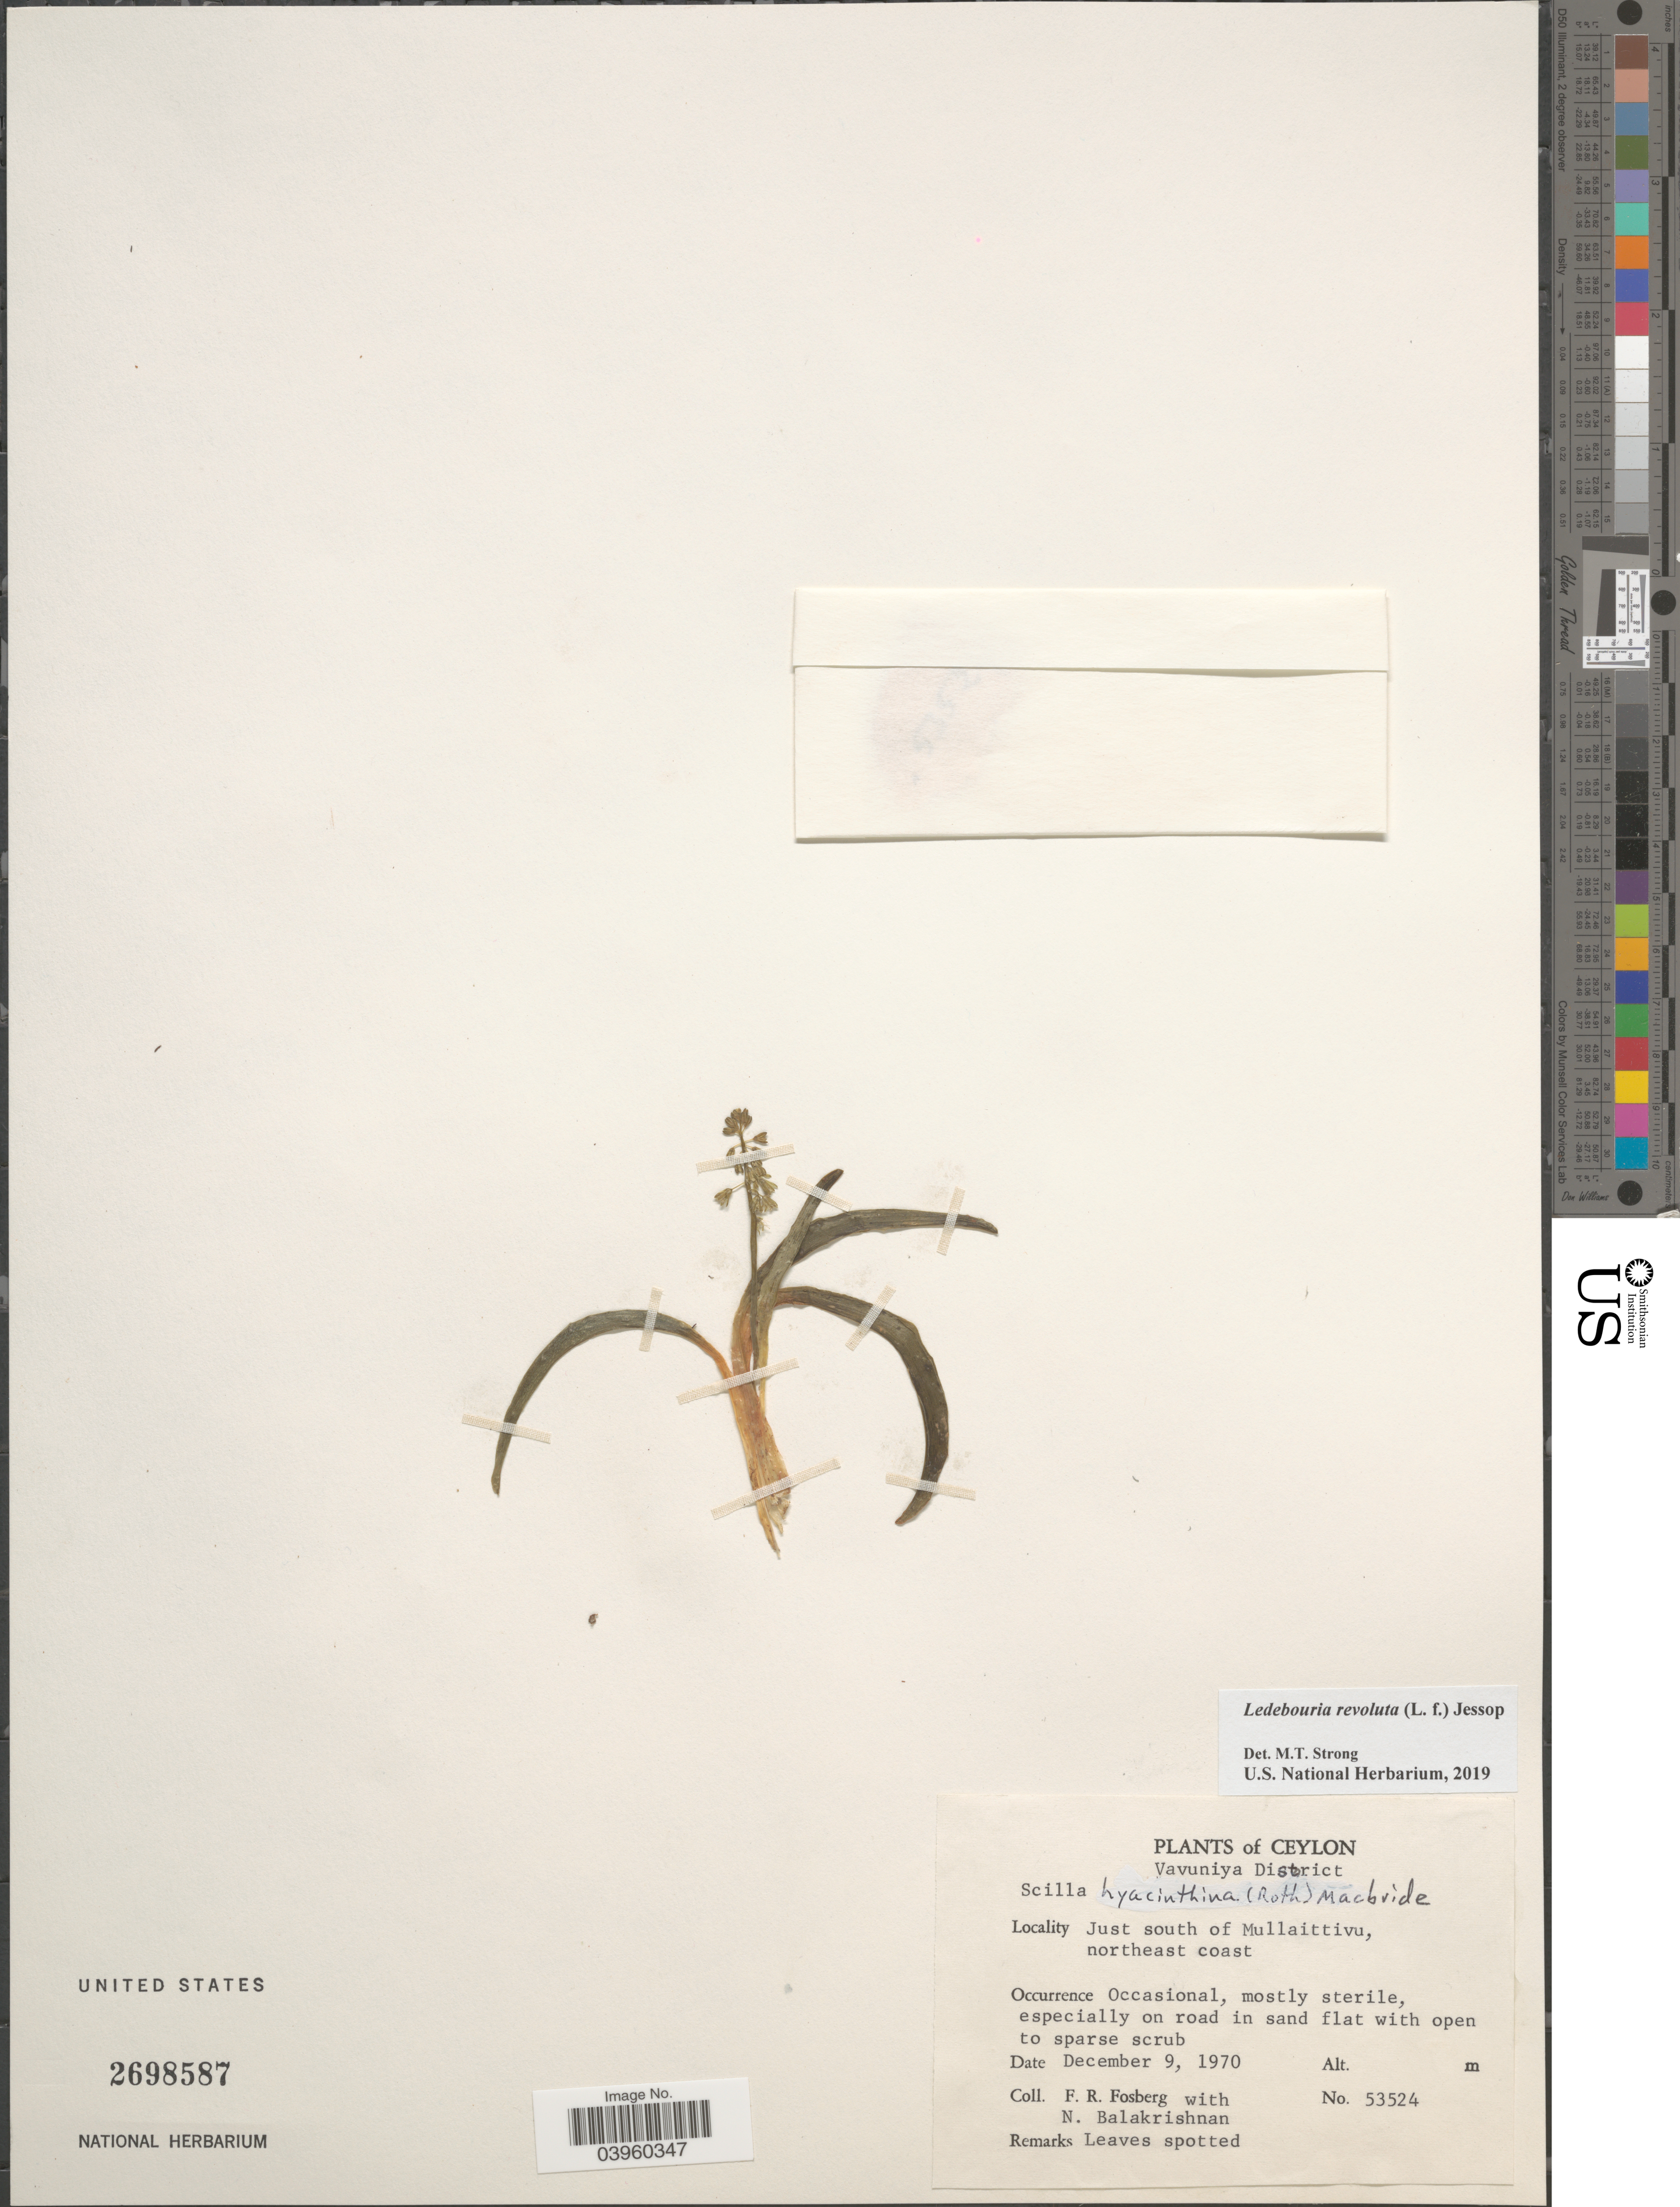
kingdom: Plantae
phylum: Tracheophyta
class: Liliopsida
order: Asparagales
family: Asparagaceae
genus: Ledebouria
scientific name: Ledebouria revoluta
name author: (L. f.) Jessop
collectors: F. R. Fosberg & N. Balakrishnan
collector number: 53524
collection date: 1970-12-09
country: Sri Lanka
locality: Ceylon. Vavuniya District. Just south of Mullaittivu, northeast coast.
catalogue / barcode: US 2698587